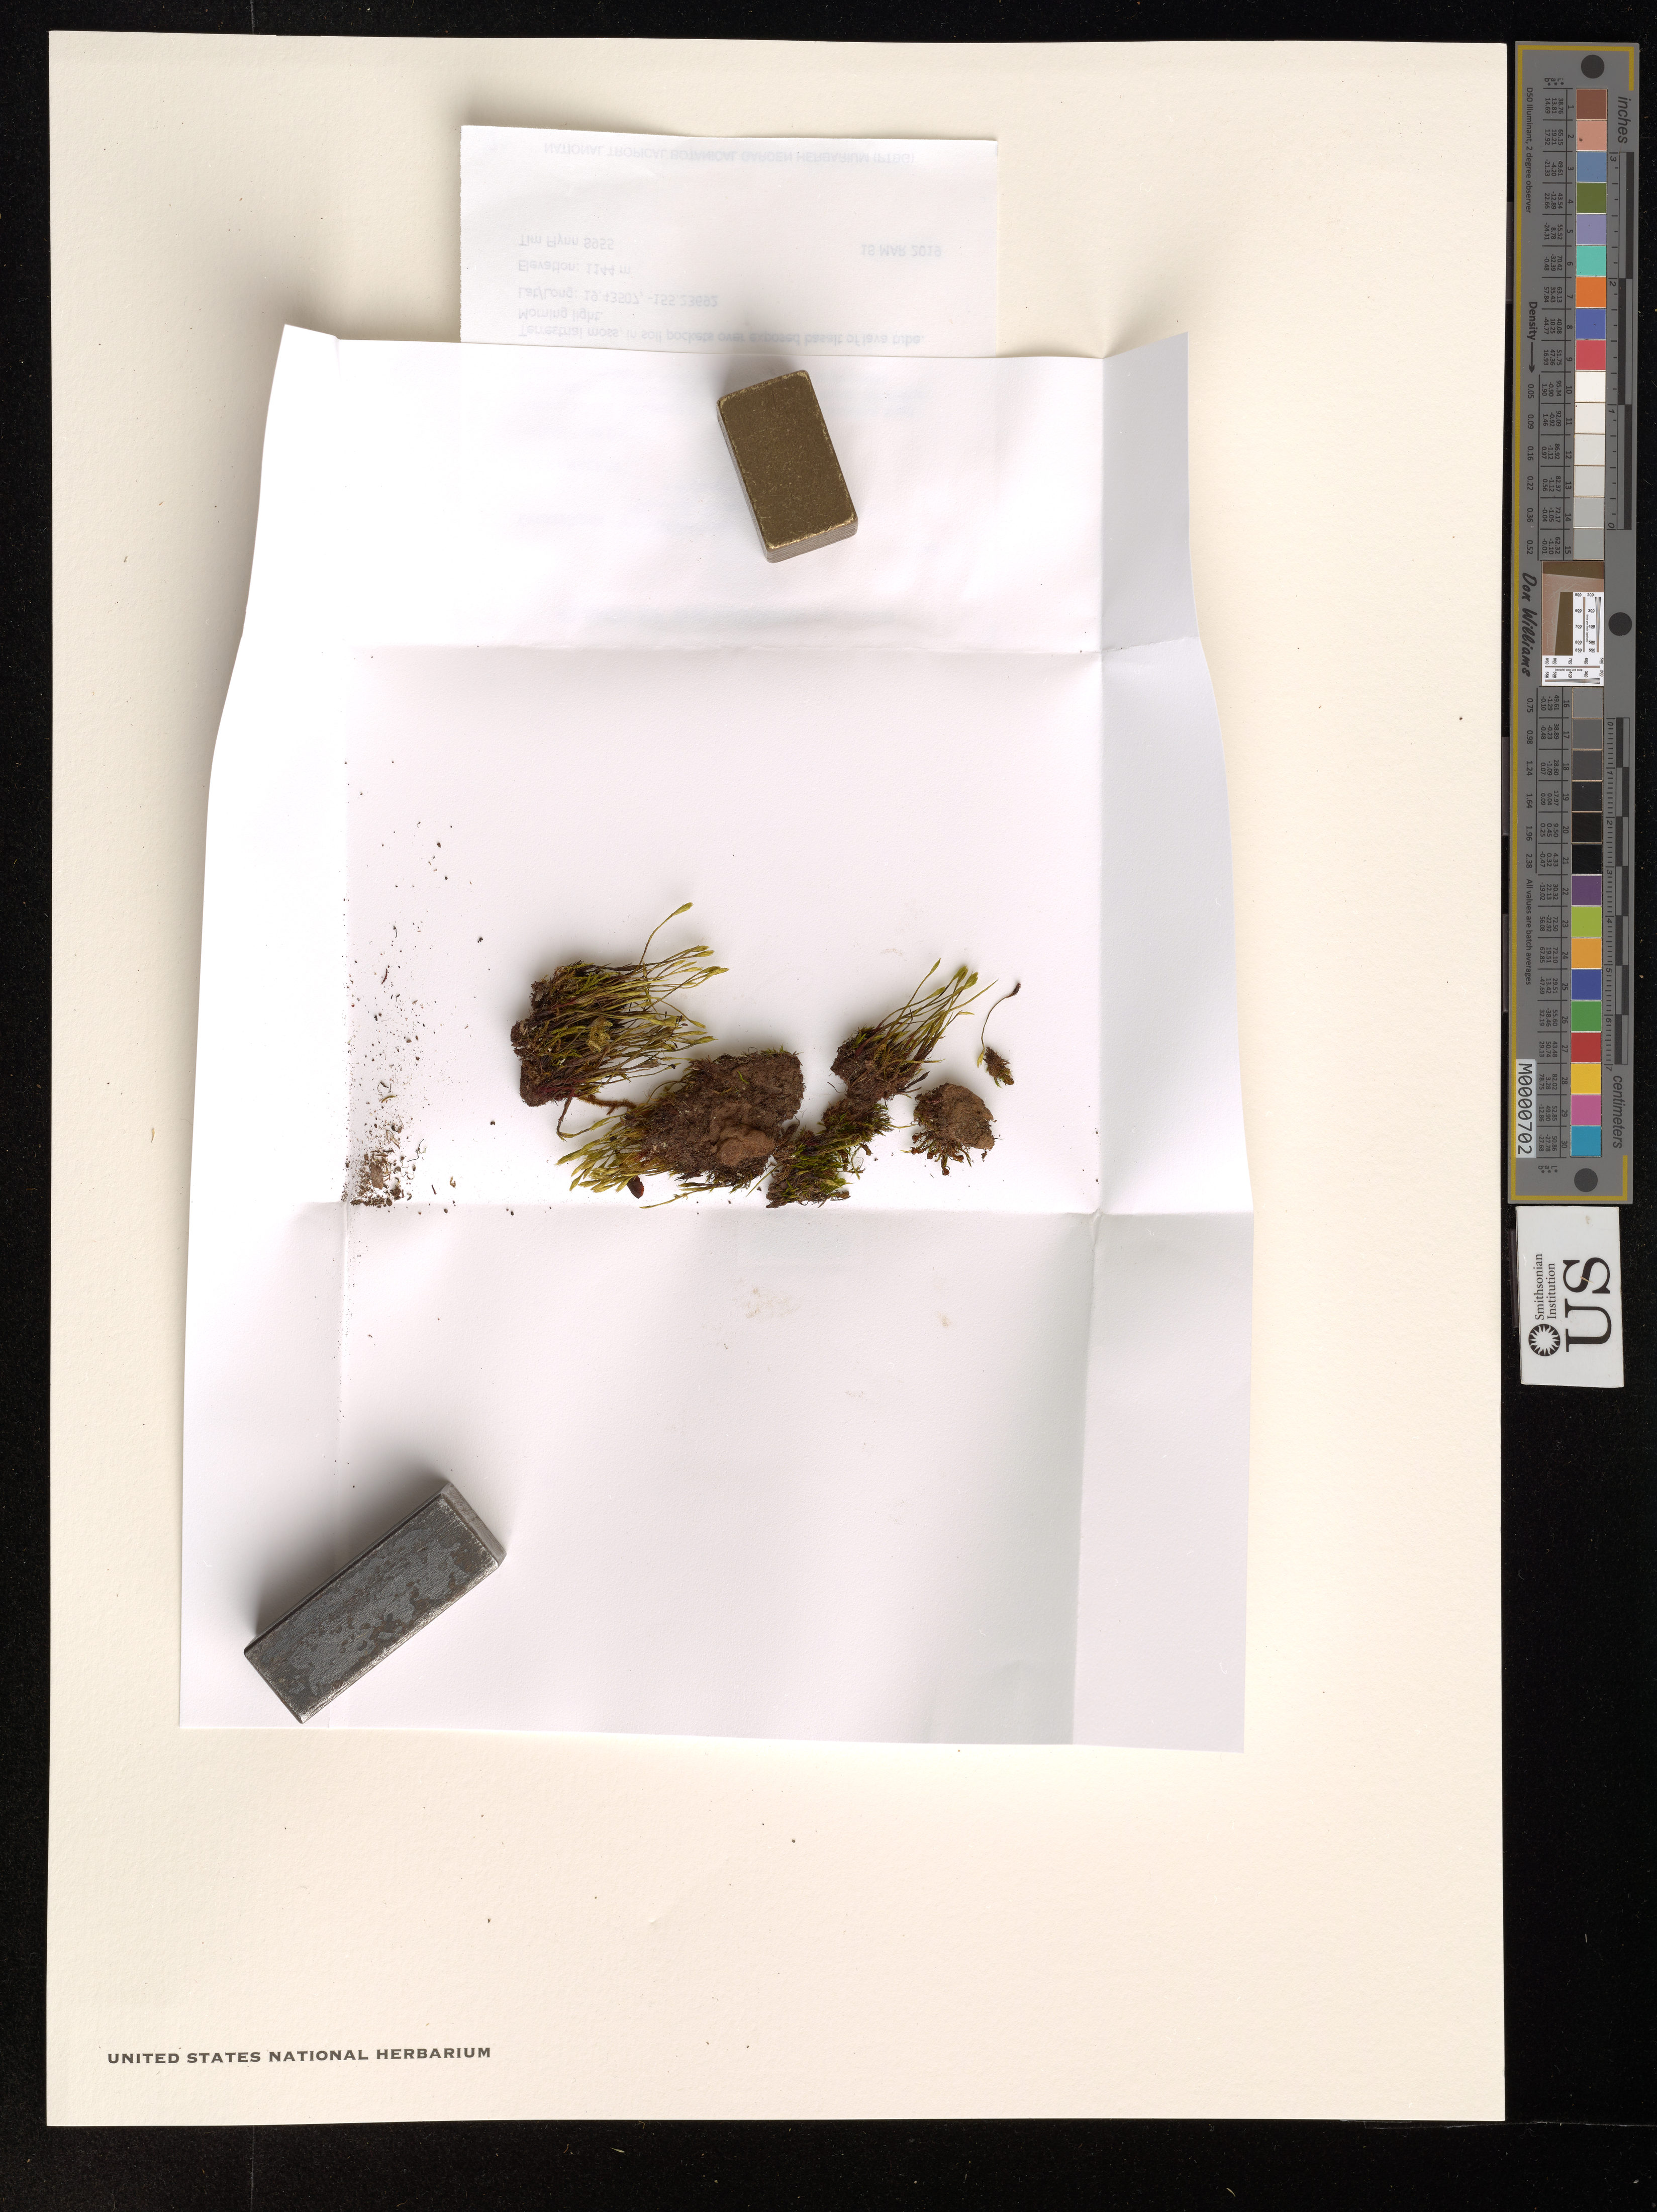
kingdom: Plantae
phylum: Bryophyta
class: Bryopsida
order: Dicranales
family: Leucobryaceae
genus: Campylopus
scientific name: Campylopus umbellatus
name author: (Schwägr. & Gaudich. ex Arn.) Paris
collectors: T. Flynn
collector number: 8955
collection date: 2019-03-18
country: United States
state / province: Hawaii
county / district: Hawaii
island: Hawaii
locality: The Hawaiian Islands. Hawaii Puna District. Volcano Village. Residence at 19-4196 "C" Road/Likolehua Road.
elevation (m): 1144